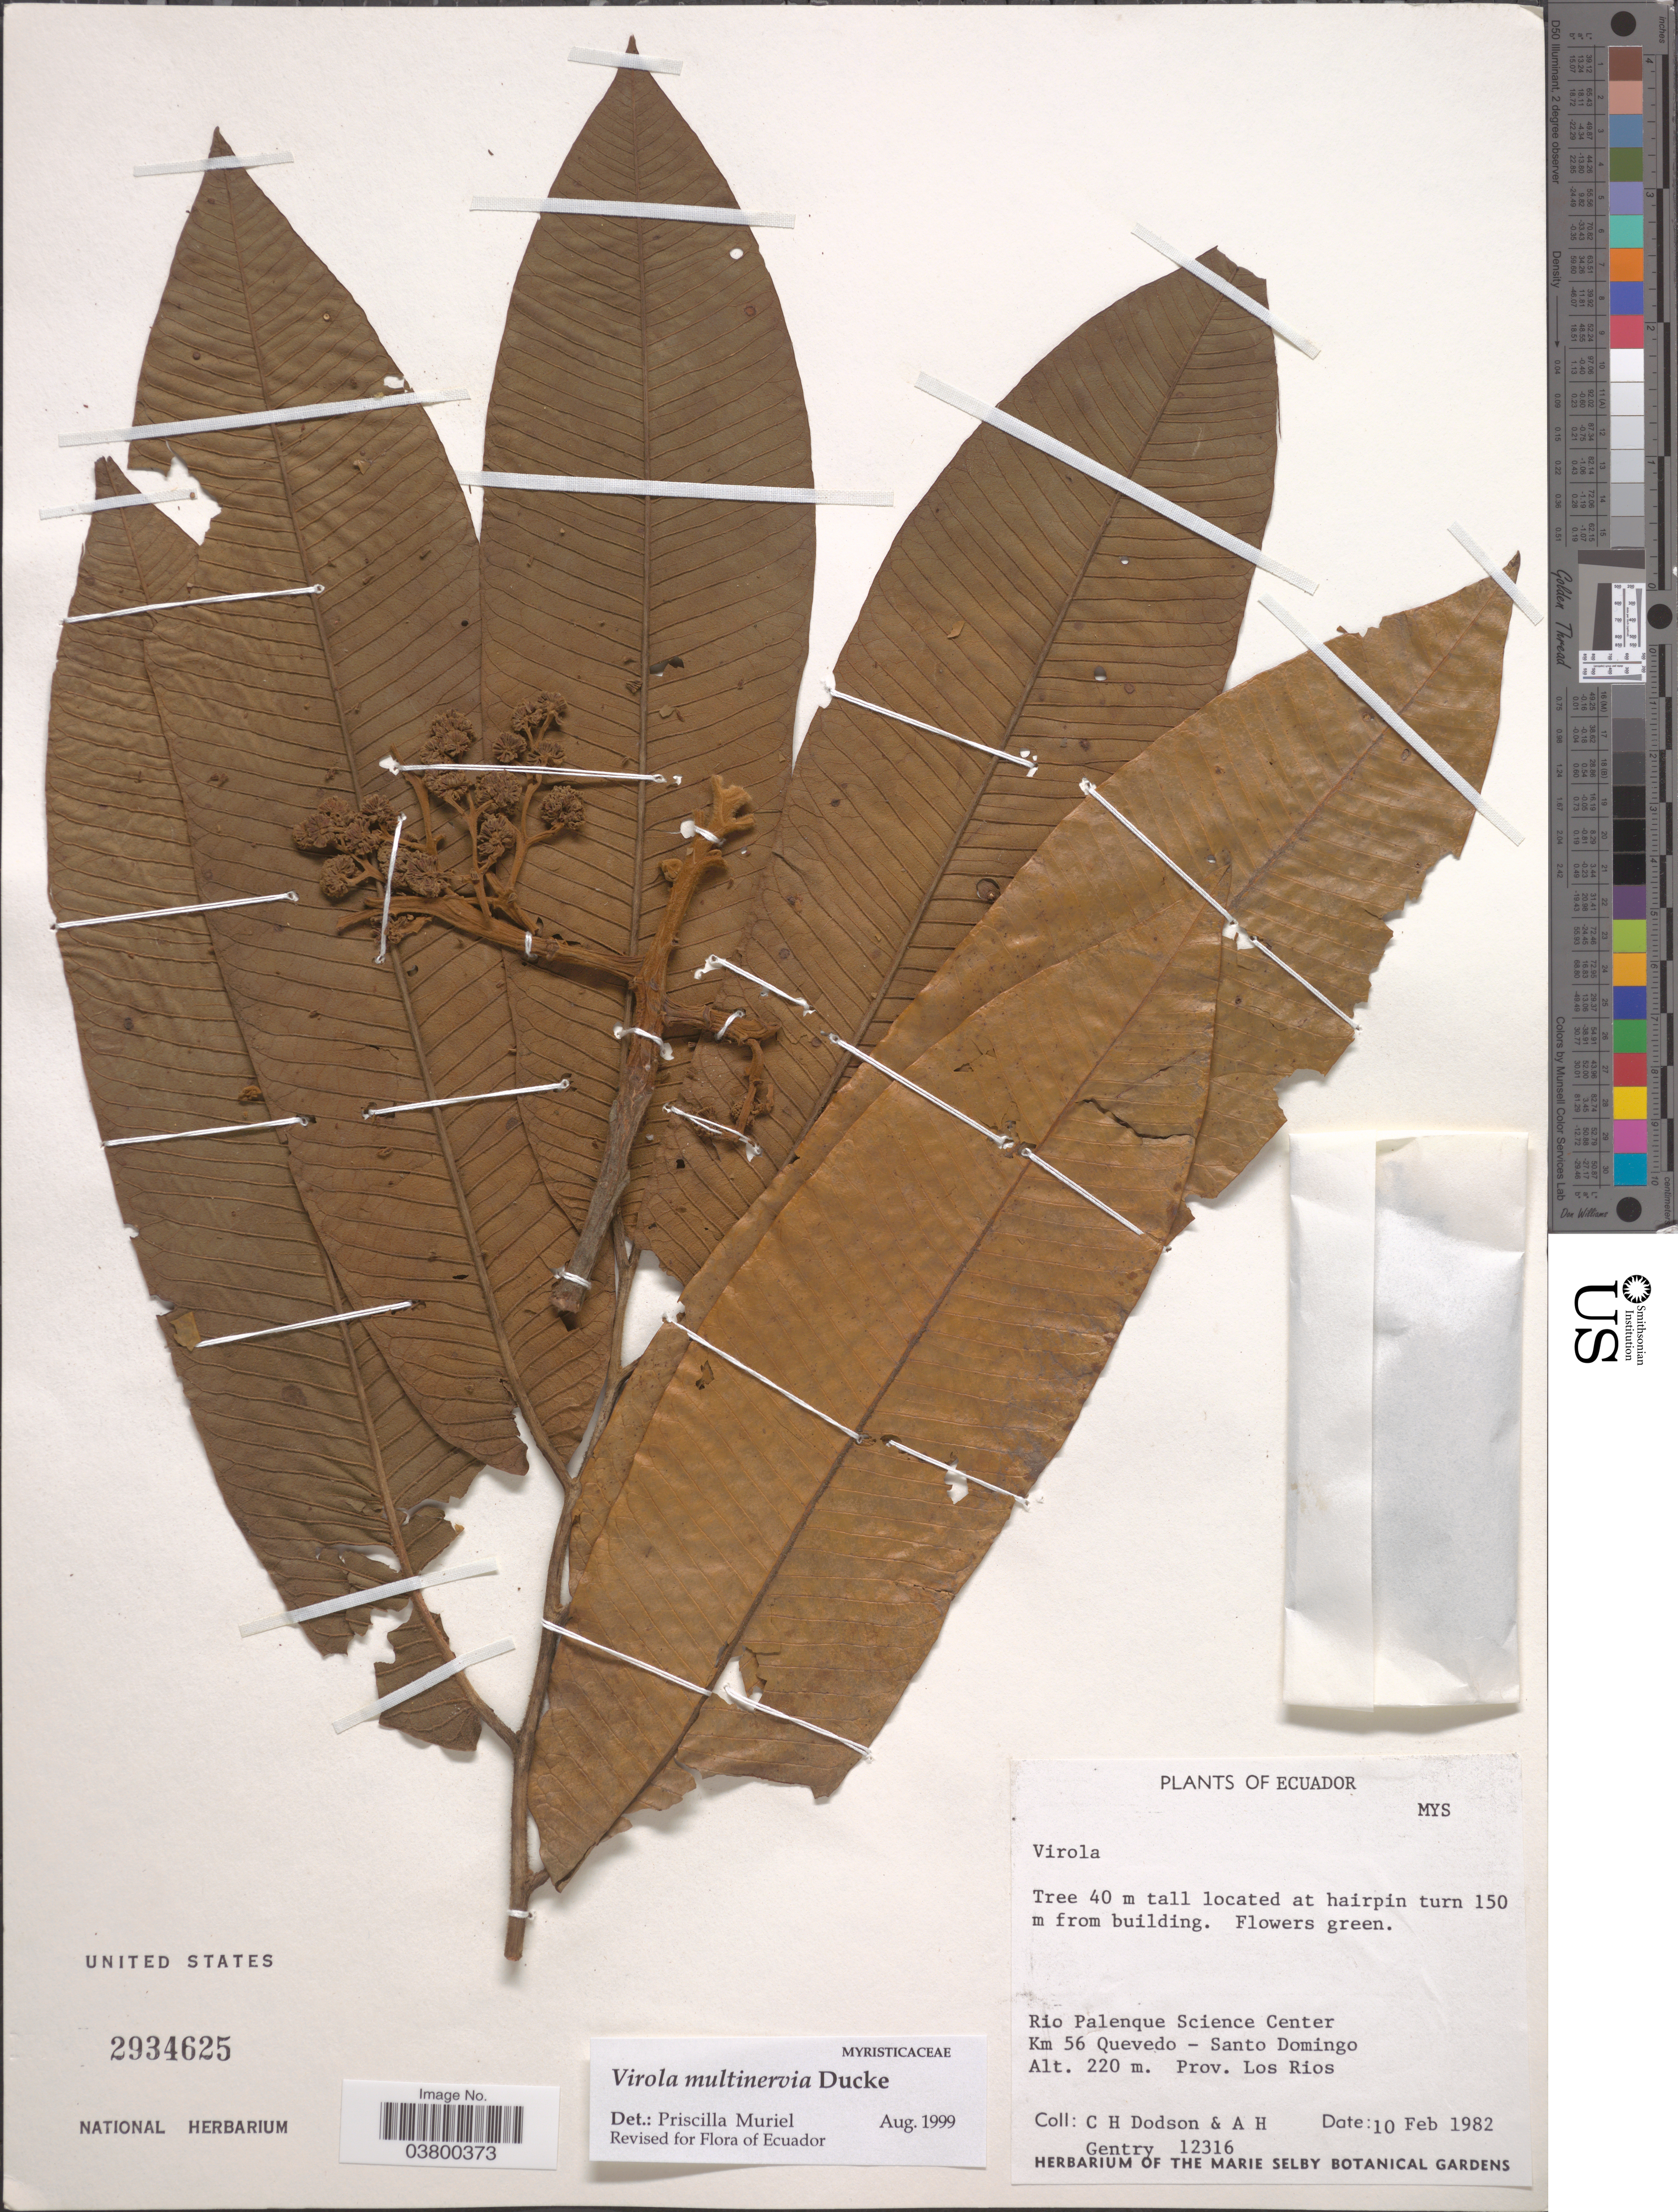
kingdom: Plantae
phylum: Tracheophyta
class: Magnoliopsida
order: Magnoliales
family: Myristicaceae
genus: Virola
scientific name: Virola multinervia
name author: Ducke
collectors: C. H. Dodson & A. H. Gentry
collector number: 12316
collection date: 1982-02-10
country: Ecuador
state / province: Los Ríos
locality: Rio Palenque Science Center. Km 56 Quevedo - Santo Domingo.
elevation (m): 220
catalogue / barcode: US 2934625